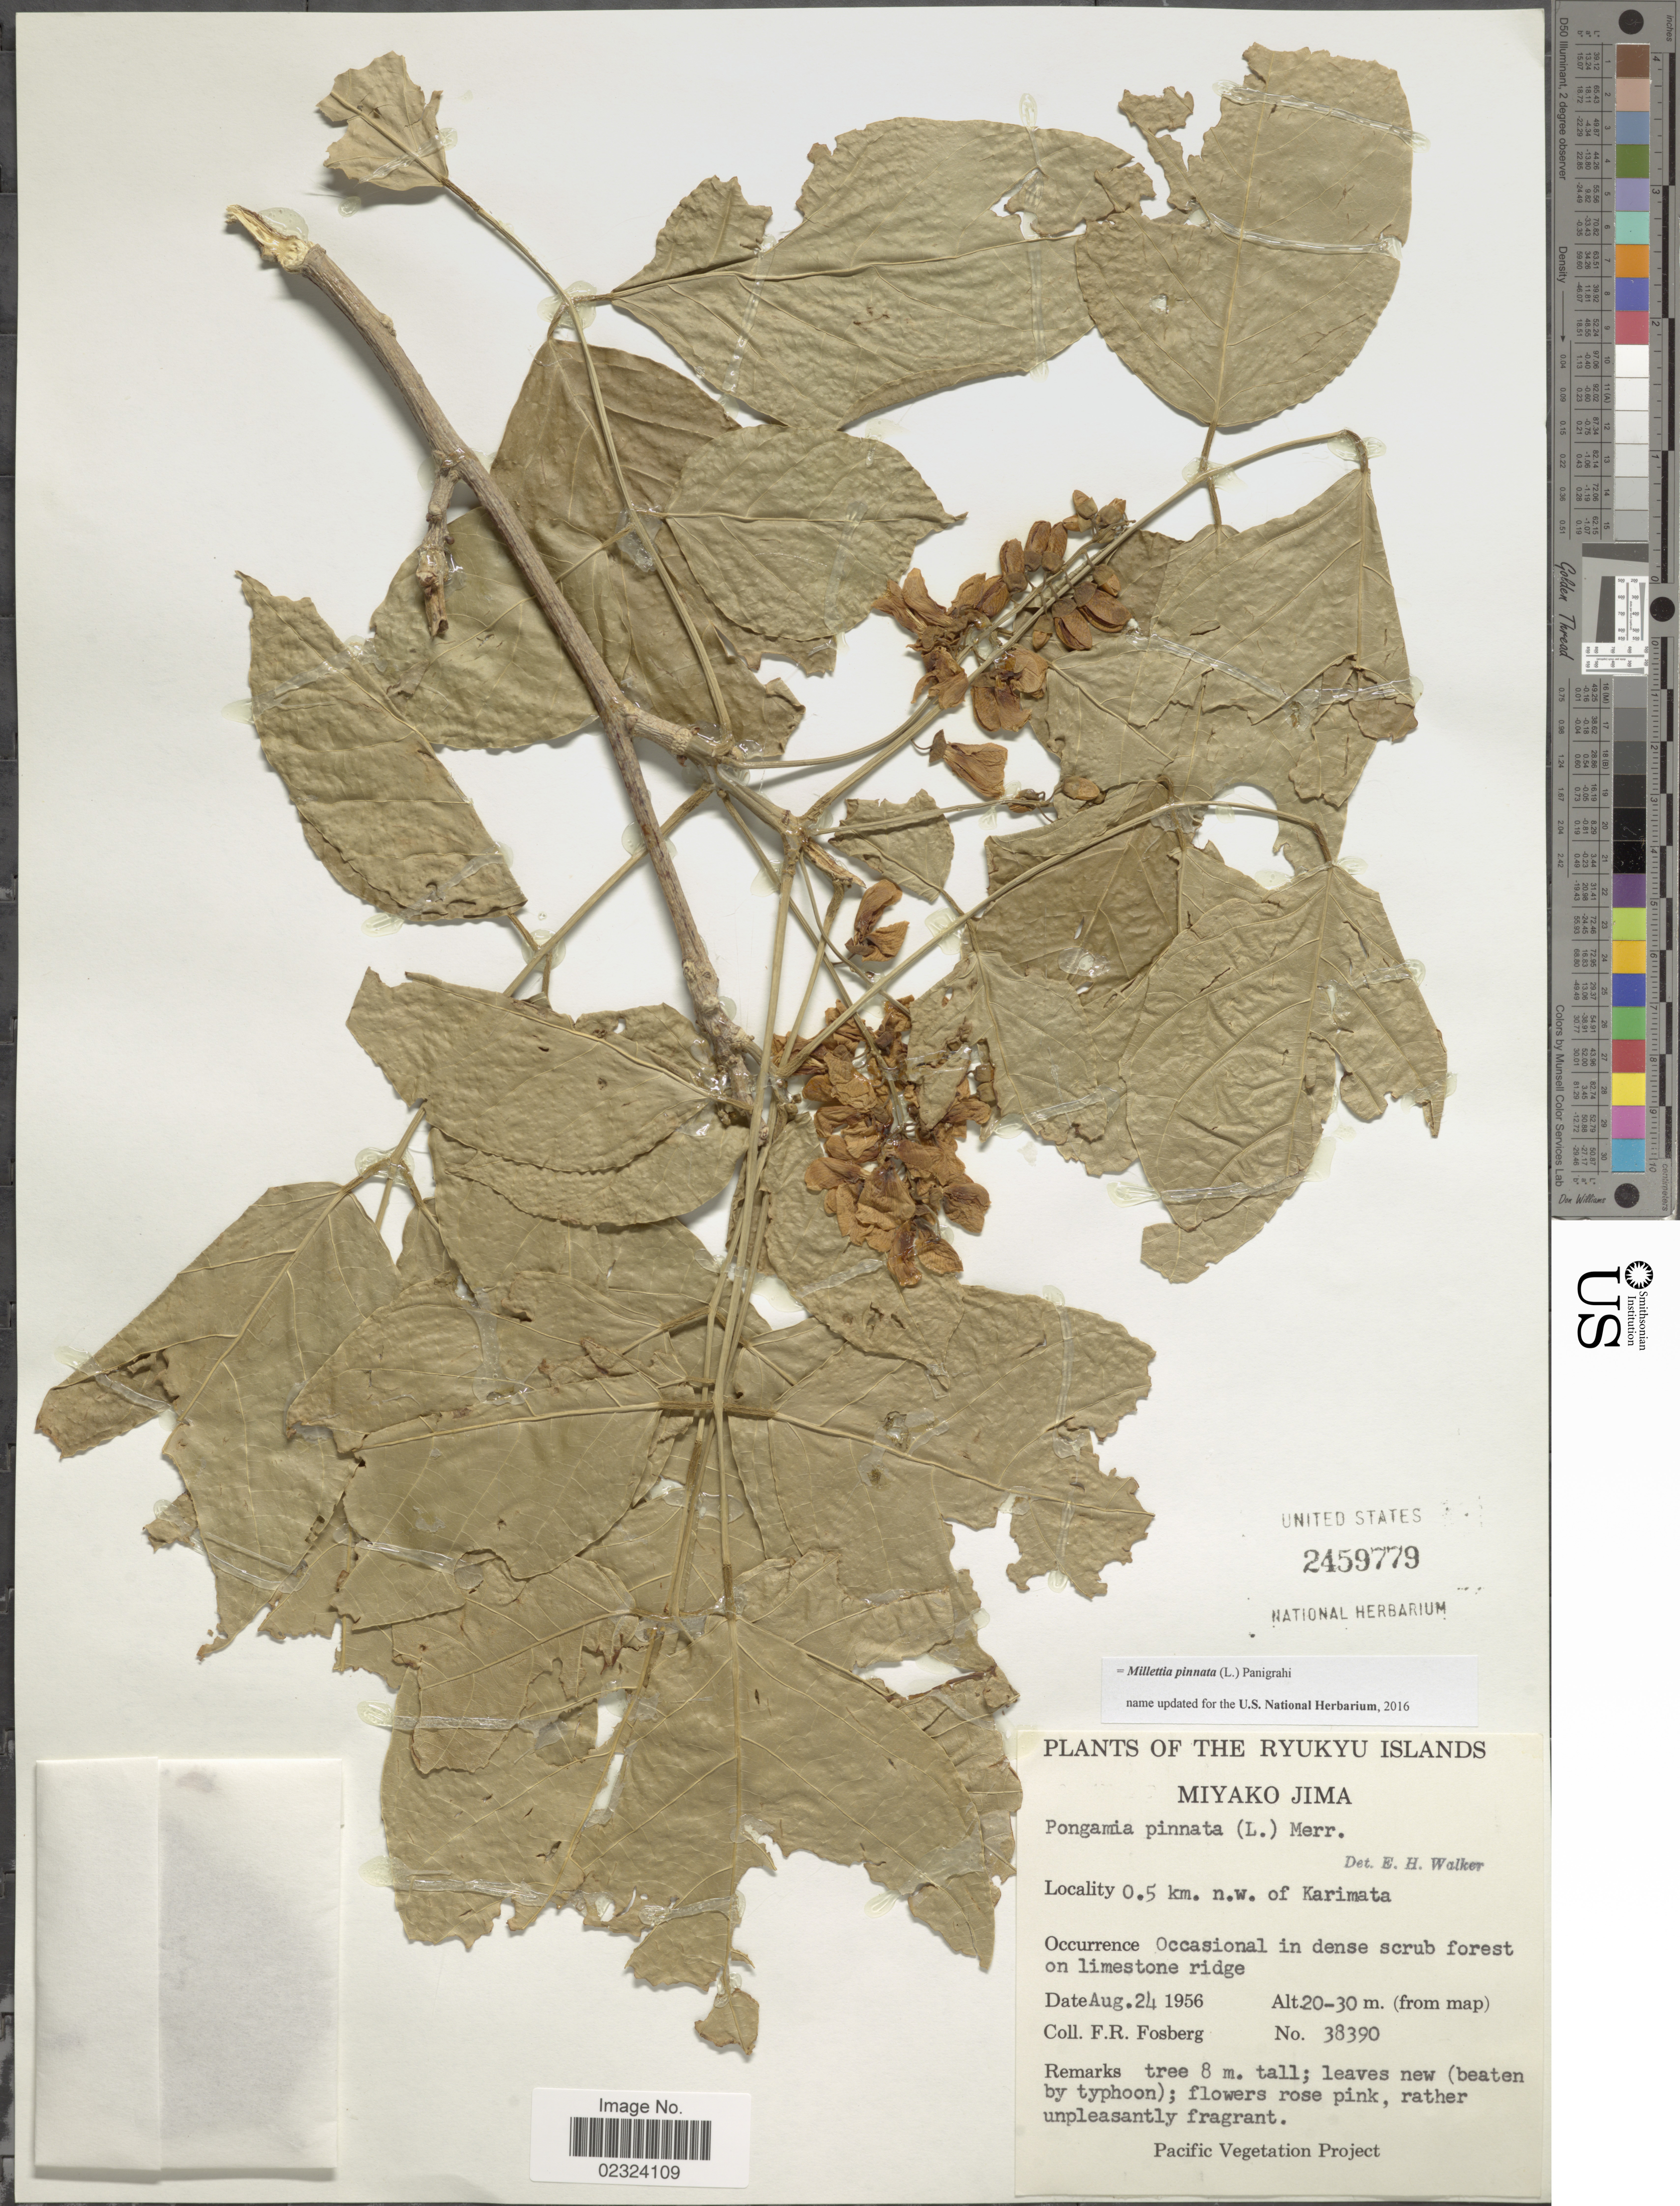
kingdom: Plantae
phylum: Tracheophyta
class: Magnoliopsida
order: Fabales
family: Fabaceae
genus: Millettia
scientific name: Millettia pinnata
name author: (L.) Panigrahi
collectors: F. R. Fosberg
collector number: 38390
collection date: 1956-08-24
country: Japan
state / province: Okinawa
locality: Ryukyu Islands. Miyako Jima. 0.5 km n.w. of Karimata.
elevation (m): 20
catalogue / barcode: US 2459779